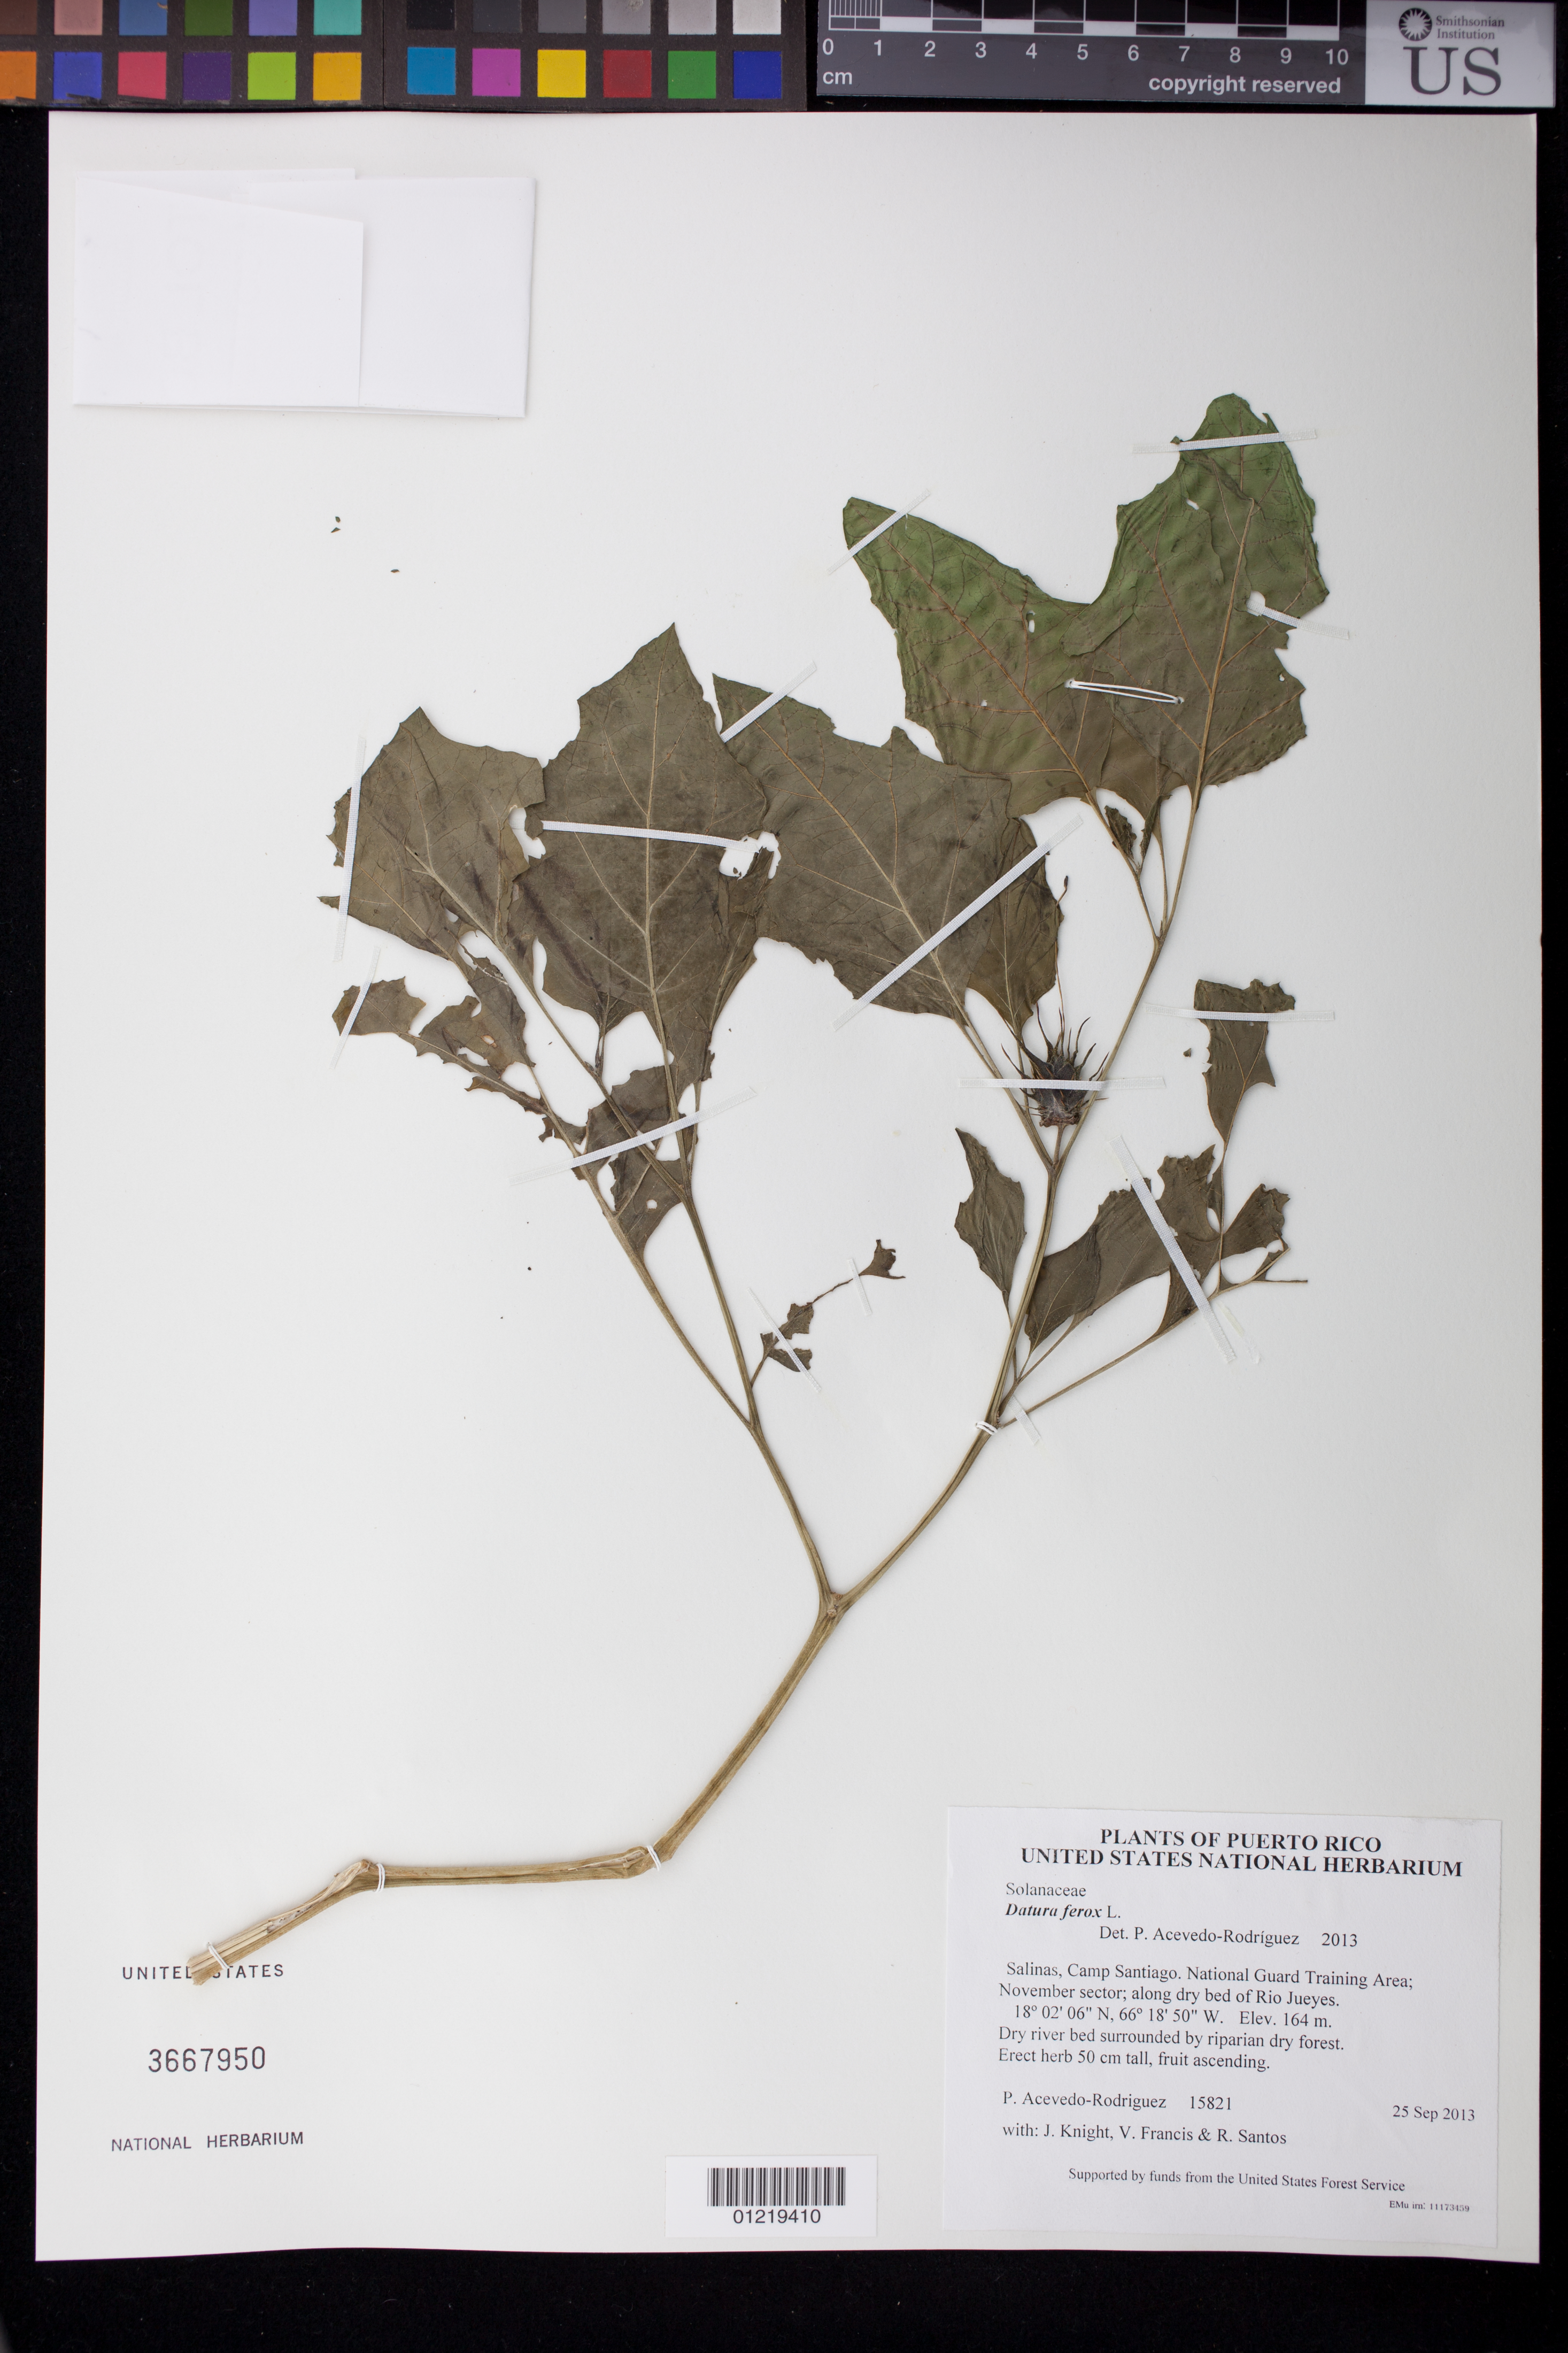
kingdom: Plantae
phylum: Tracheophyta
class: Magnoliopsida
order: Solanales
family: Solanaceae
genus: Datura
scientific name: Datura ferox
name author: L.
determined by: Acevedo-Rodríguez, P., (BOT), Smithsonian Institution - National Museum of Natural History (UNITED STATES)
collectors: P. Acevedo-Rodr., J. Knight, V. Francis & R. Santos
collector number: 15821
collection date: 2013-09-25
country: Puerto Rico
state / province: Salinas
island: Puerto Rico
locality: Camp Santiago. National Guard Training Area; November sector; along dry bed of Rio Jueyes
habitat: Dry river bed surrounded by riparian dry forest.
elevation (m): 164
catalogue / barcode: US 3667950